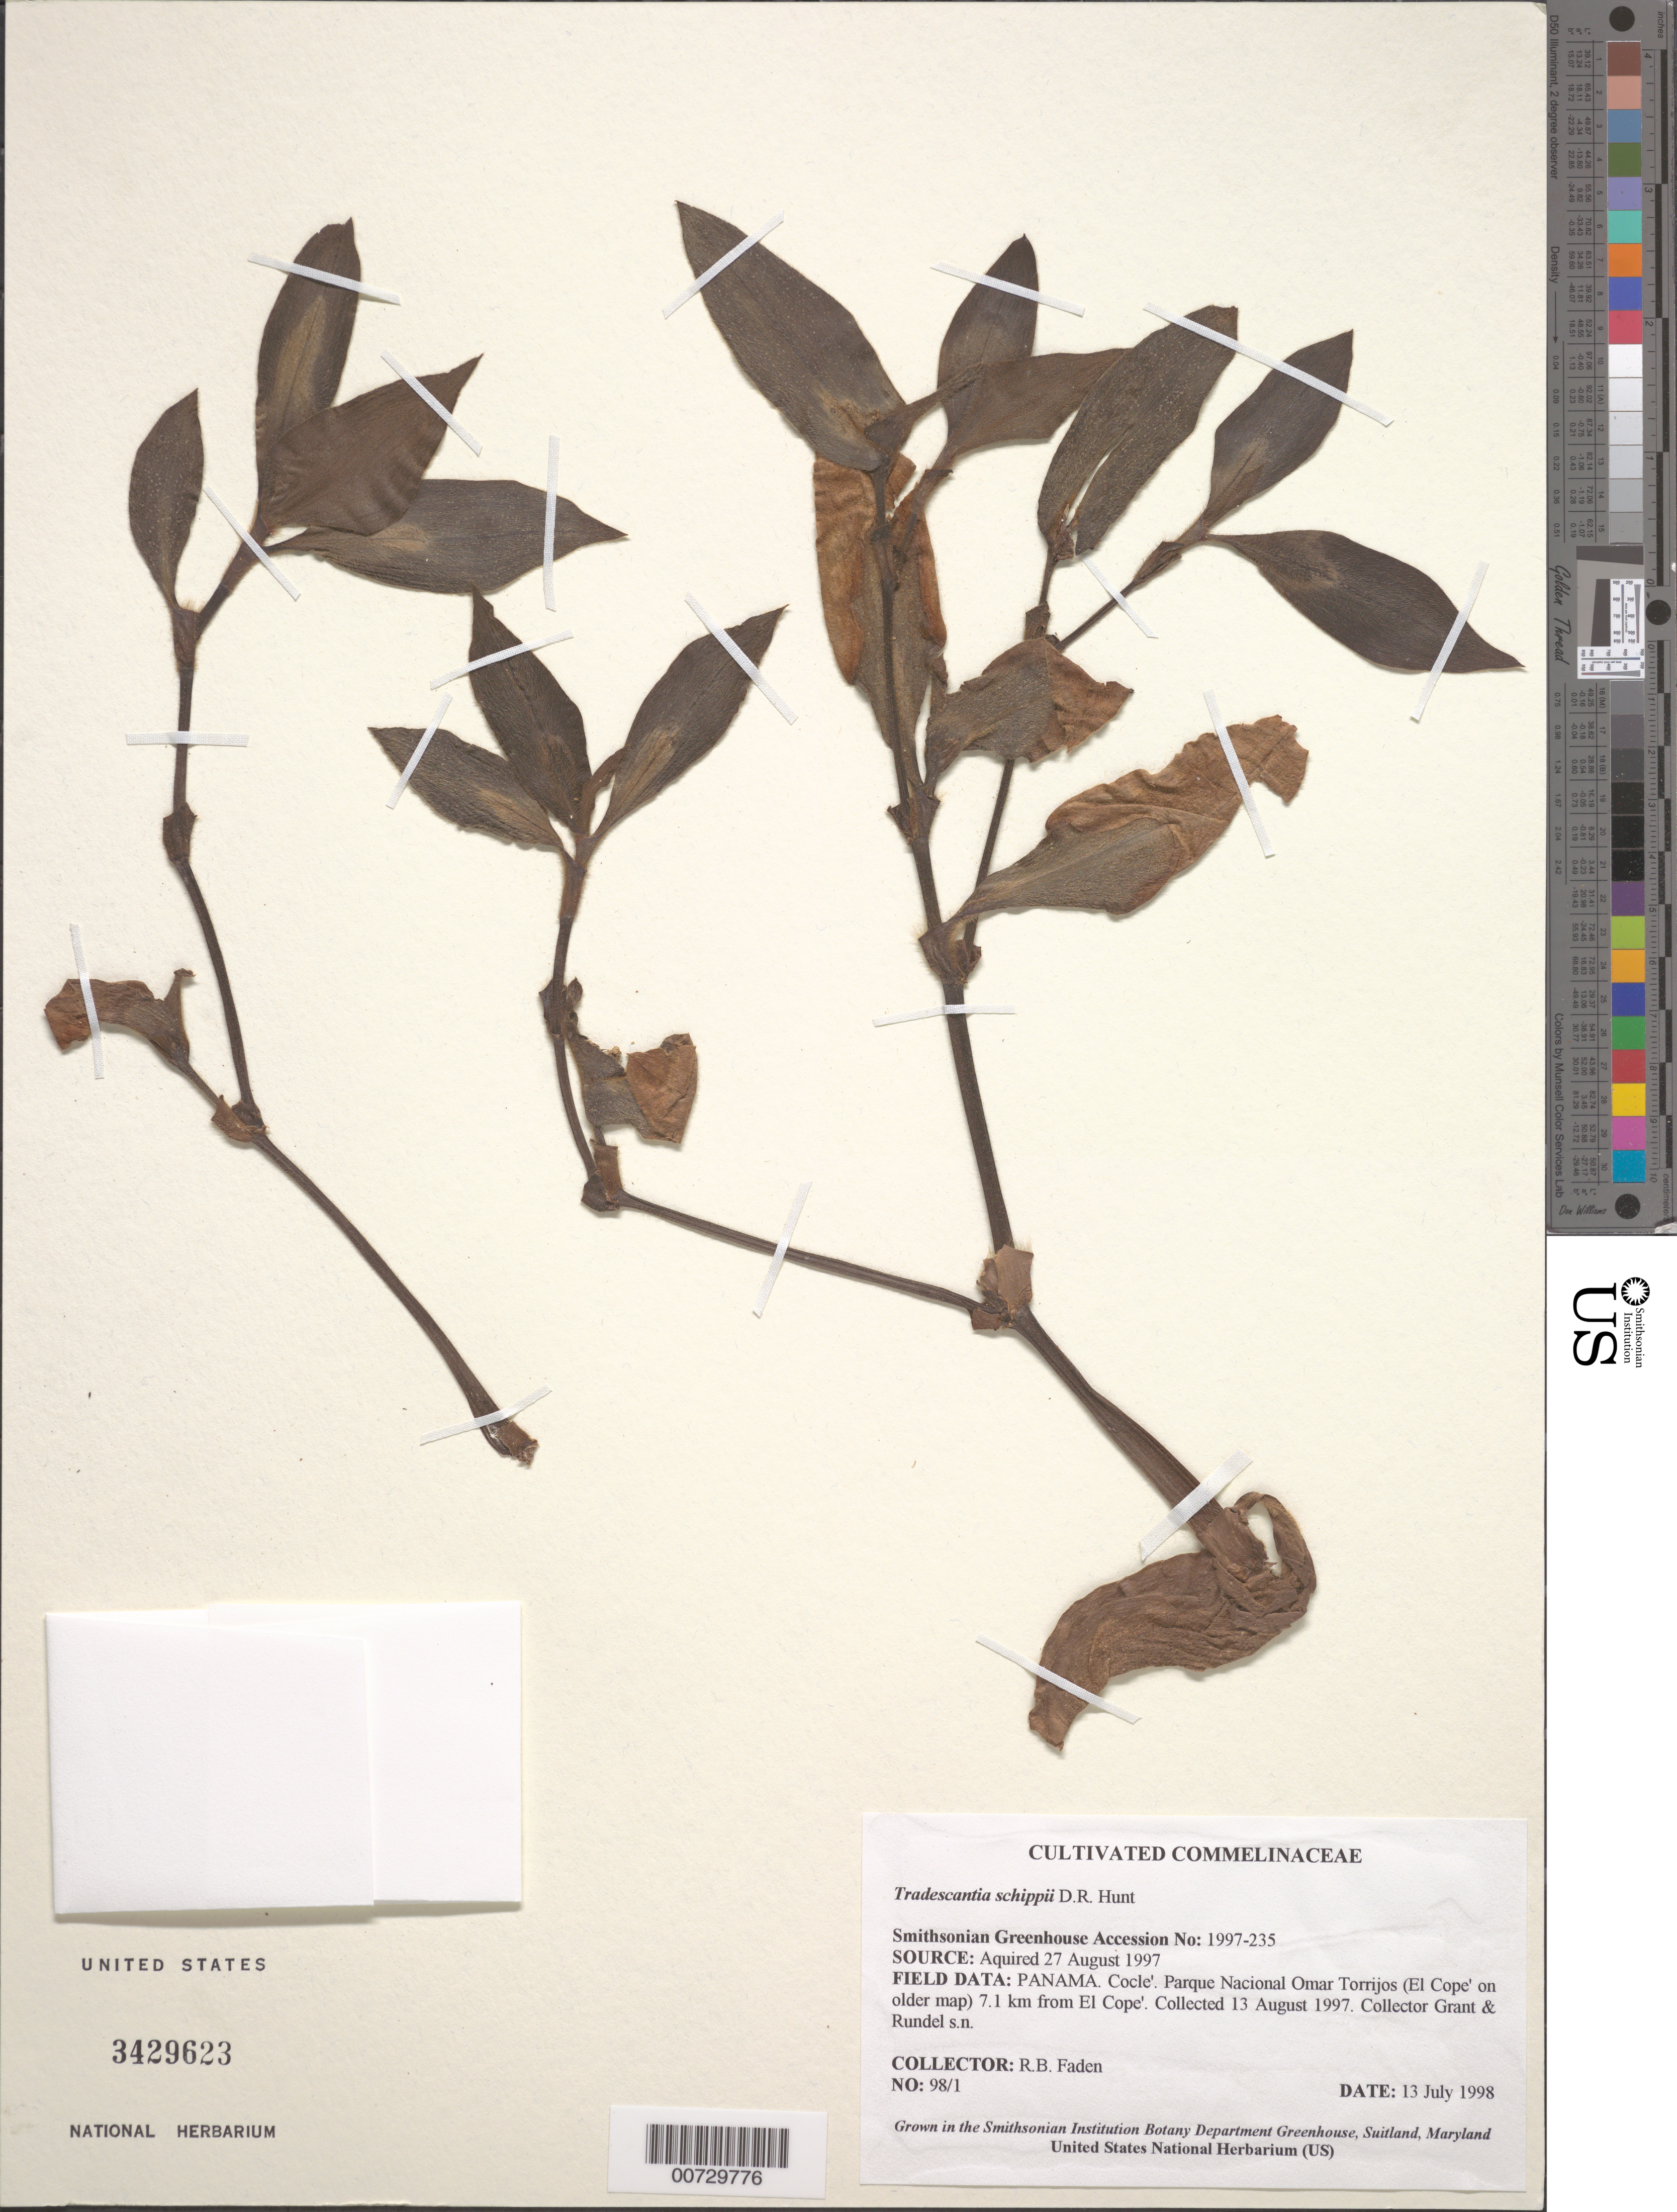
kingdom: Plantae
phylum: Tracheophyta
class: Liliopsida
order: Commelinales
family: Commelinaceae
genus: Tradescantia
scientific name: Tradescantia schippii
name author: D.R. Hunt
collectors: R. B. Faden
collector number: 98/1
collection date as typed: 13 Jul 1998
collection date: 1998-07-13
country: United States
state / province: Maryland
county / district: Prince George's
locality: Suitland, Smithsonian Botany Dept. Greenhouse.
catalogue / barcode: US 3429623